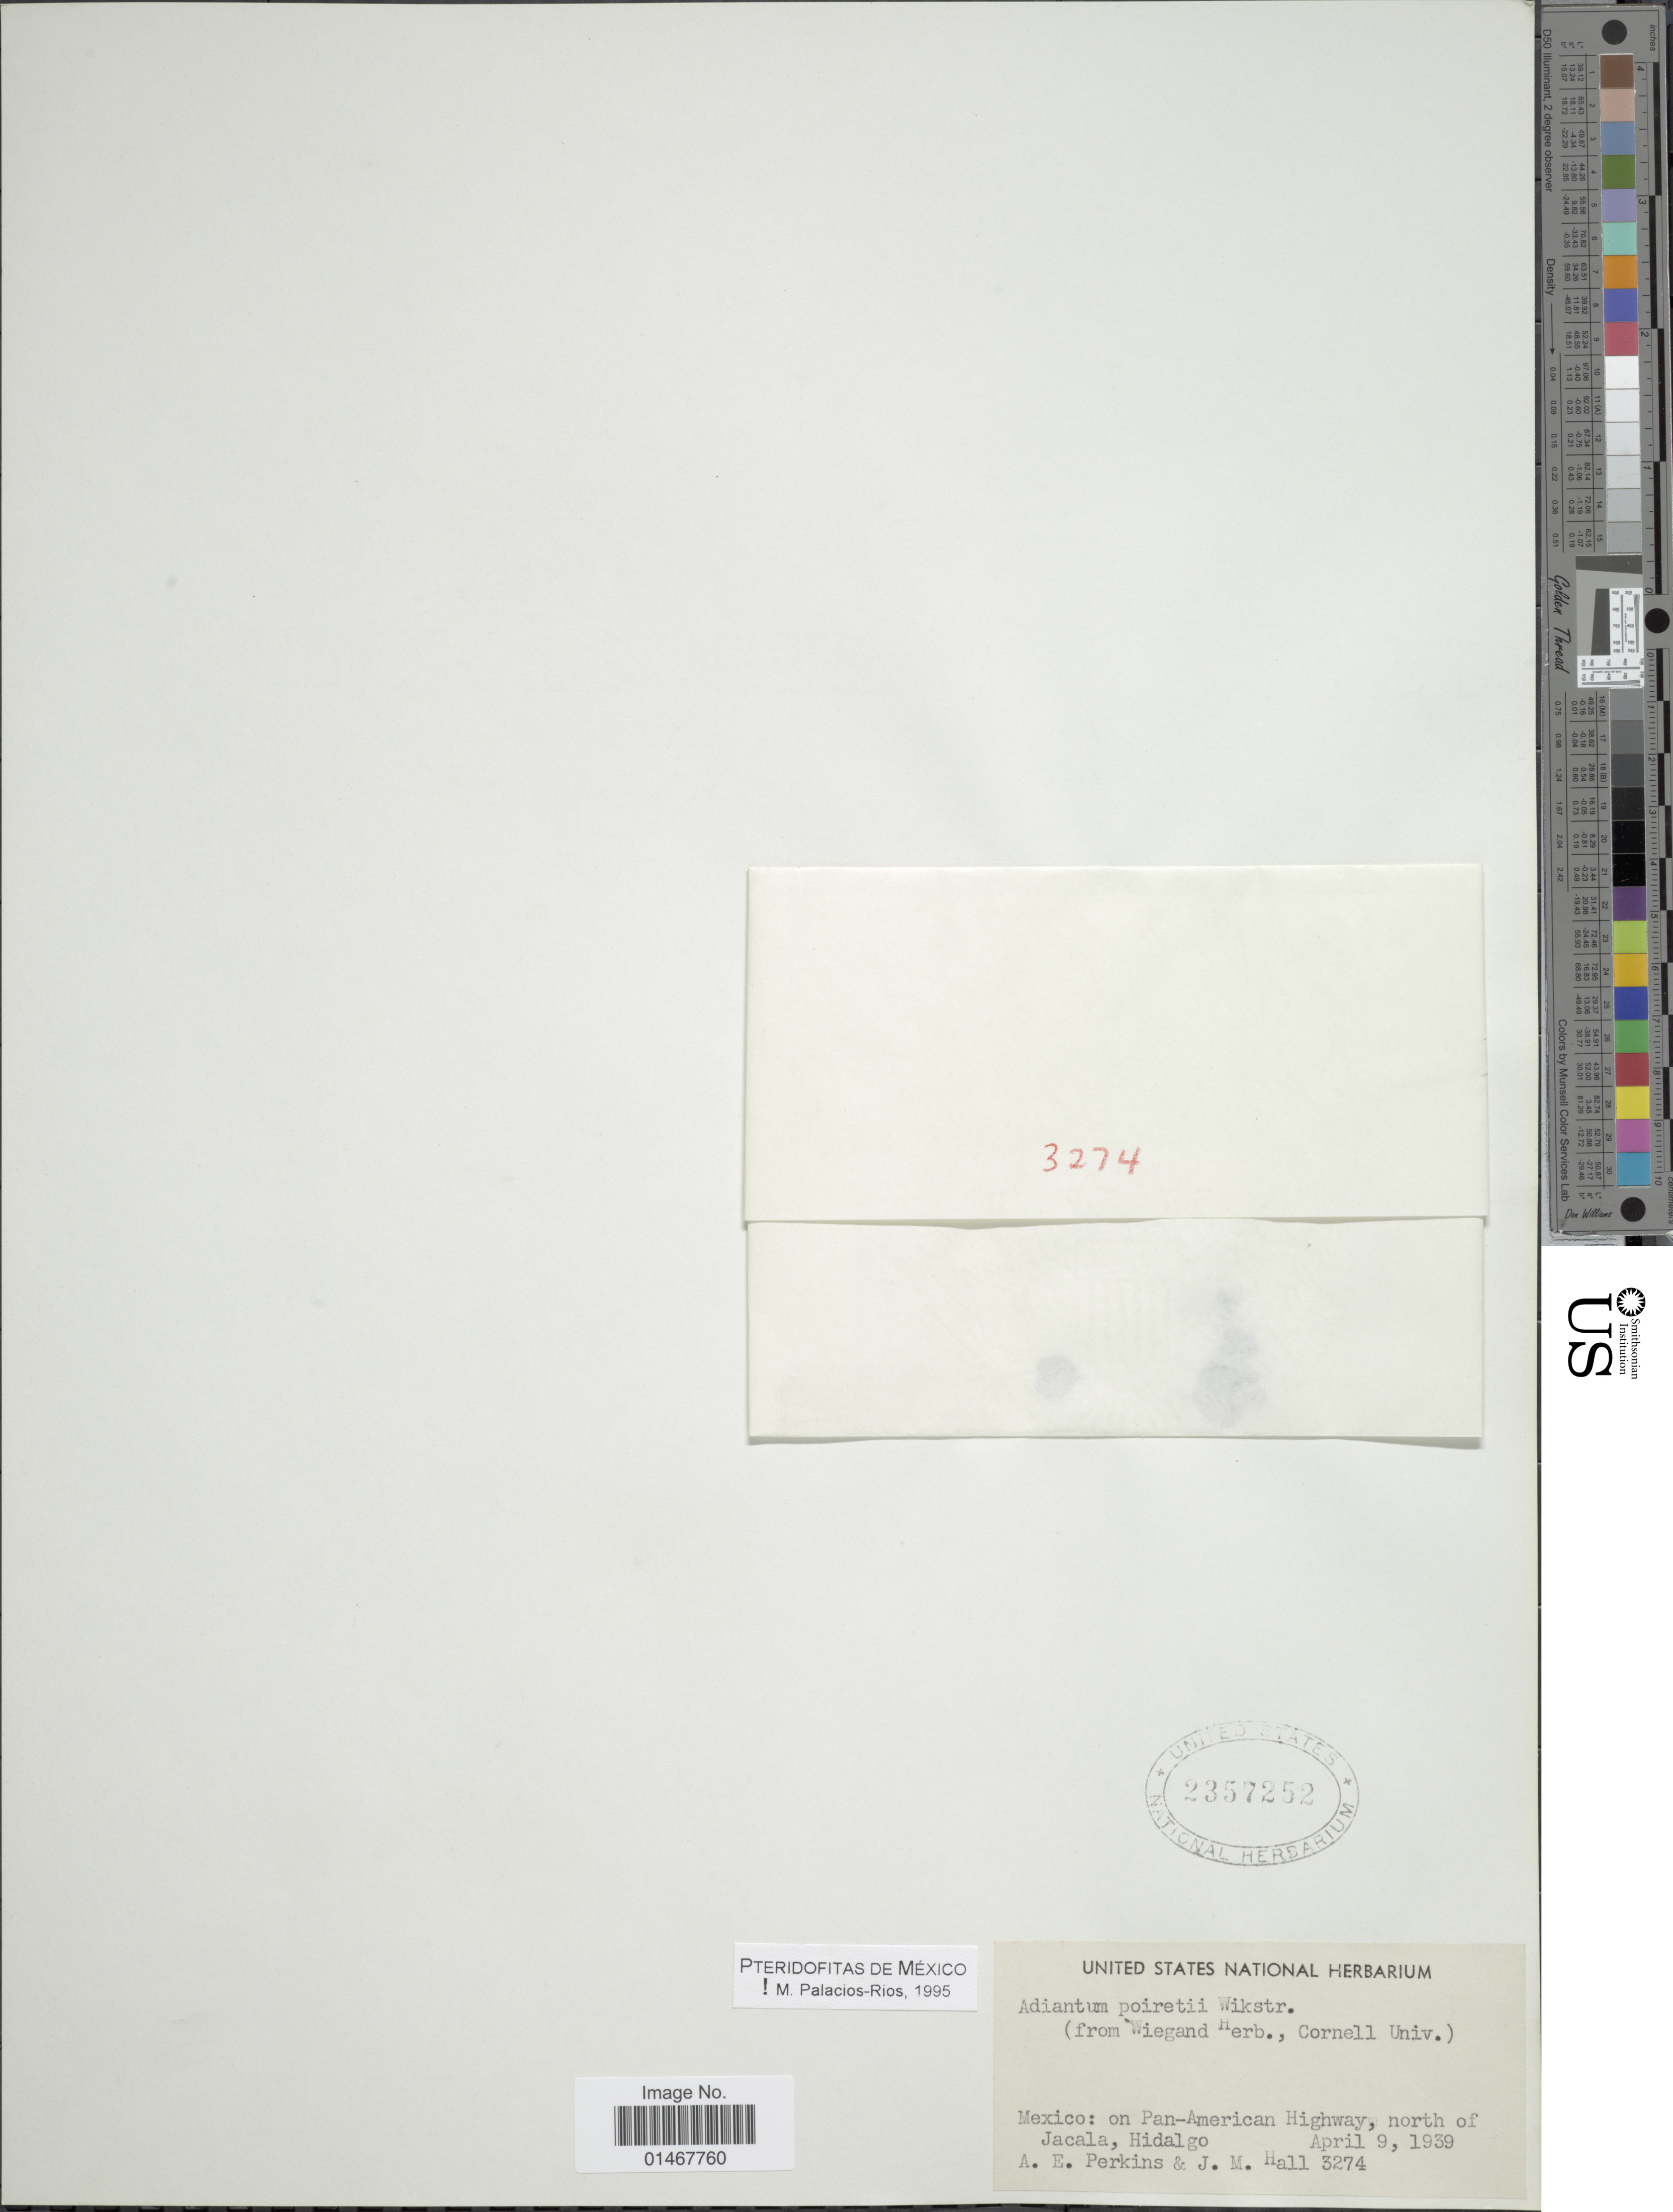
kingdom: Plantae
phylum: Tracheophyta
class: Polypodiopsida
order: Polypodiales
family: Pteridaceae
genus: Adiantum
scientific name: Adiantum poiretii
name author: Wikstr.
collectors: A. E. Perkins & J. Hall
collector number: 3274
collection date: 1939-04-09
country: Mexico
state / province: Hidalgo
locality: On Pan-American Highway, north of Jacala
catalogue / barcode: US 2357252